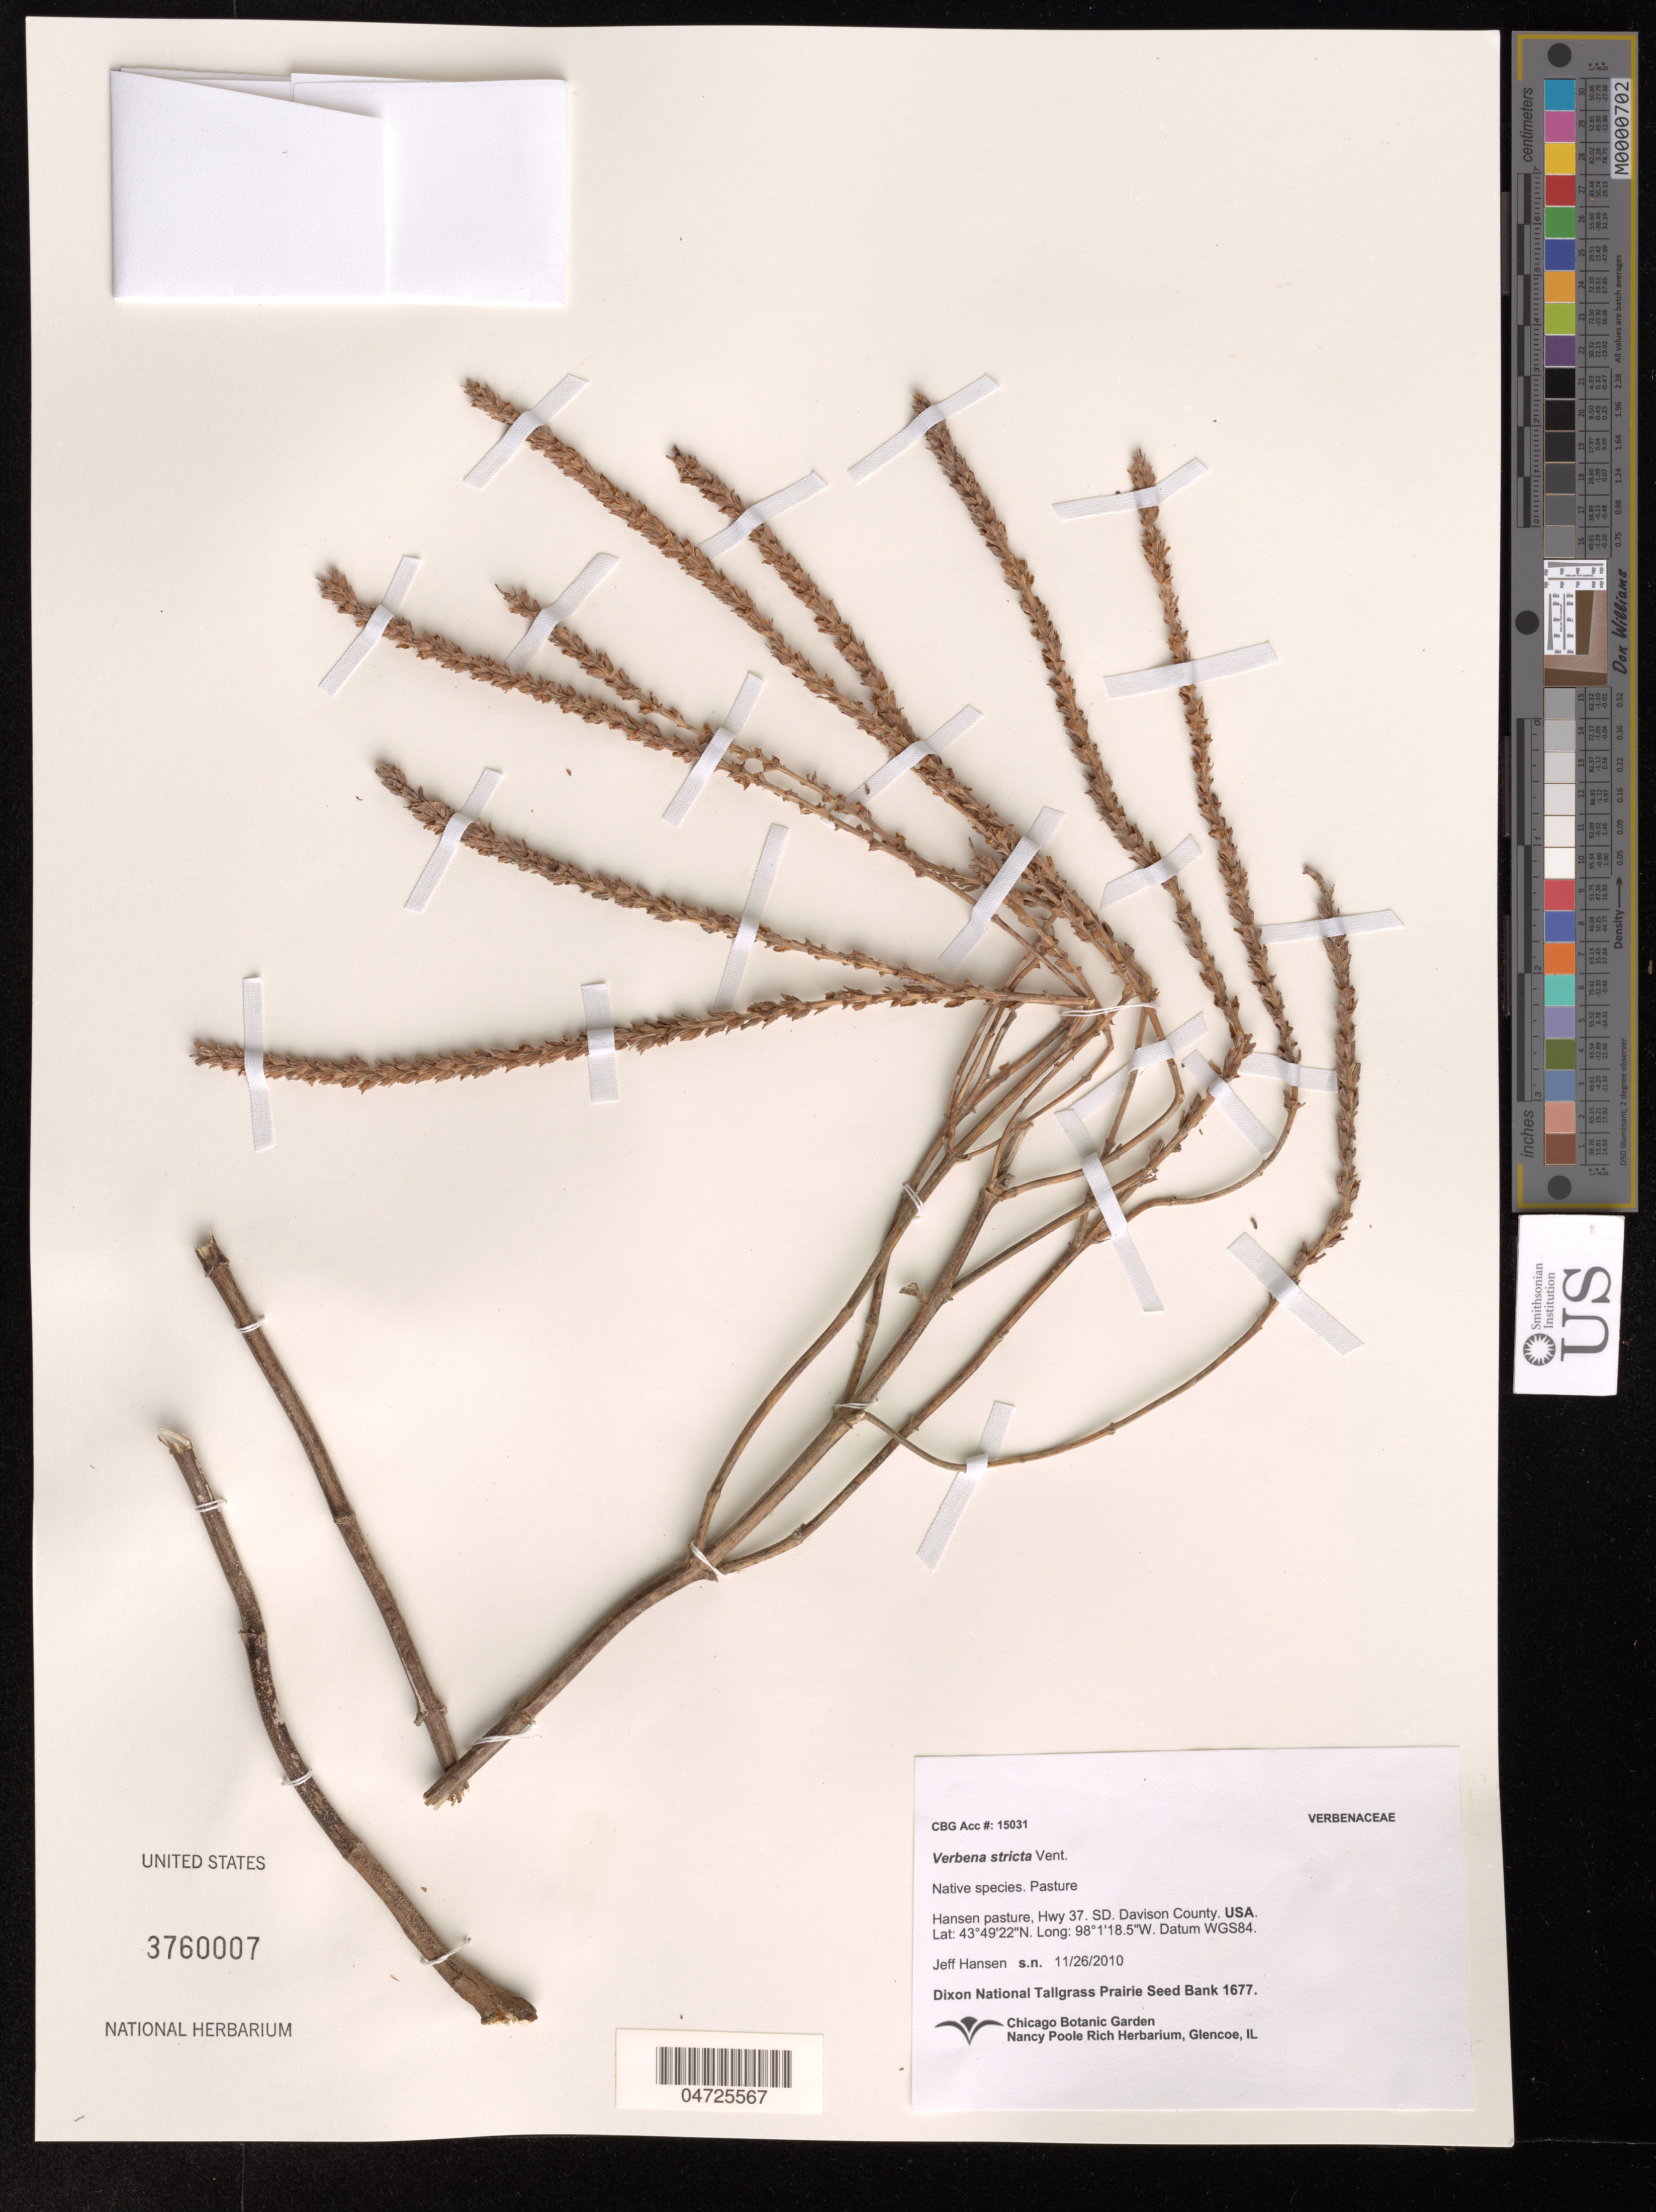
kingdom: Plantae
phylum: Tracheophyta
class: Magnoliopsida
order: Lamiales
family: Verbenaceae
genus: Verbena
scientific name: Verbena stricta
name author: Vent.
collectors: J. Hansen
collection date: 2010-11-26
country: United States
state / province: South Dakota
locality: Hansen pasture, Hwy 37. Davison County. Datum WGS84.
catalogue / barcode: US 3760007